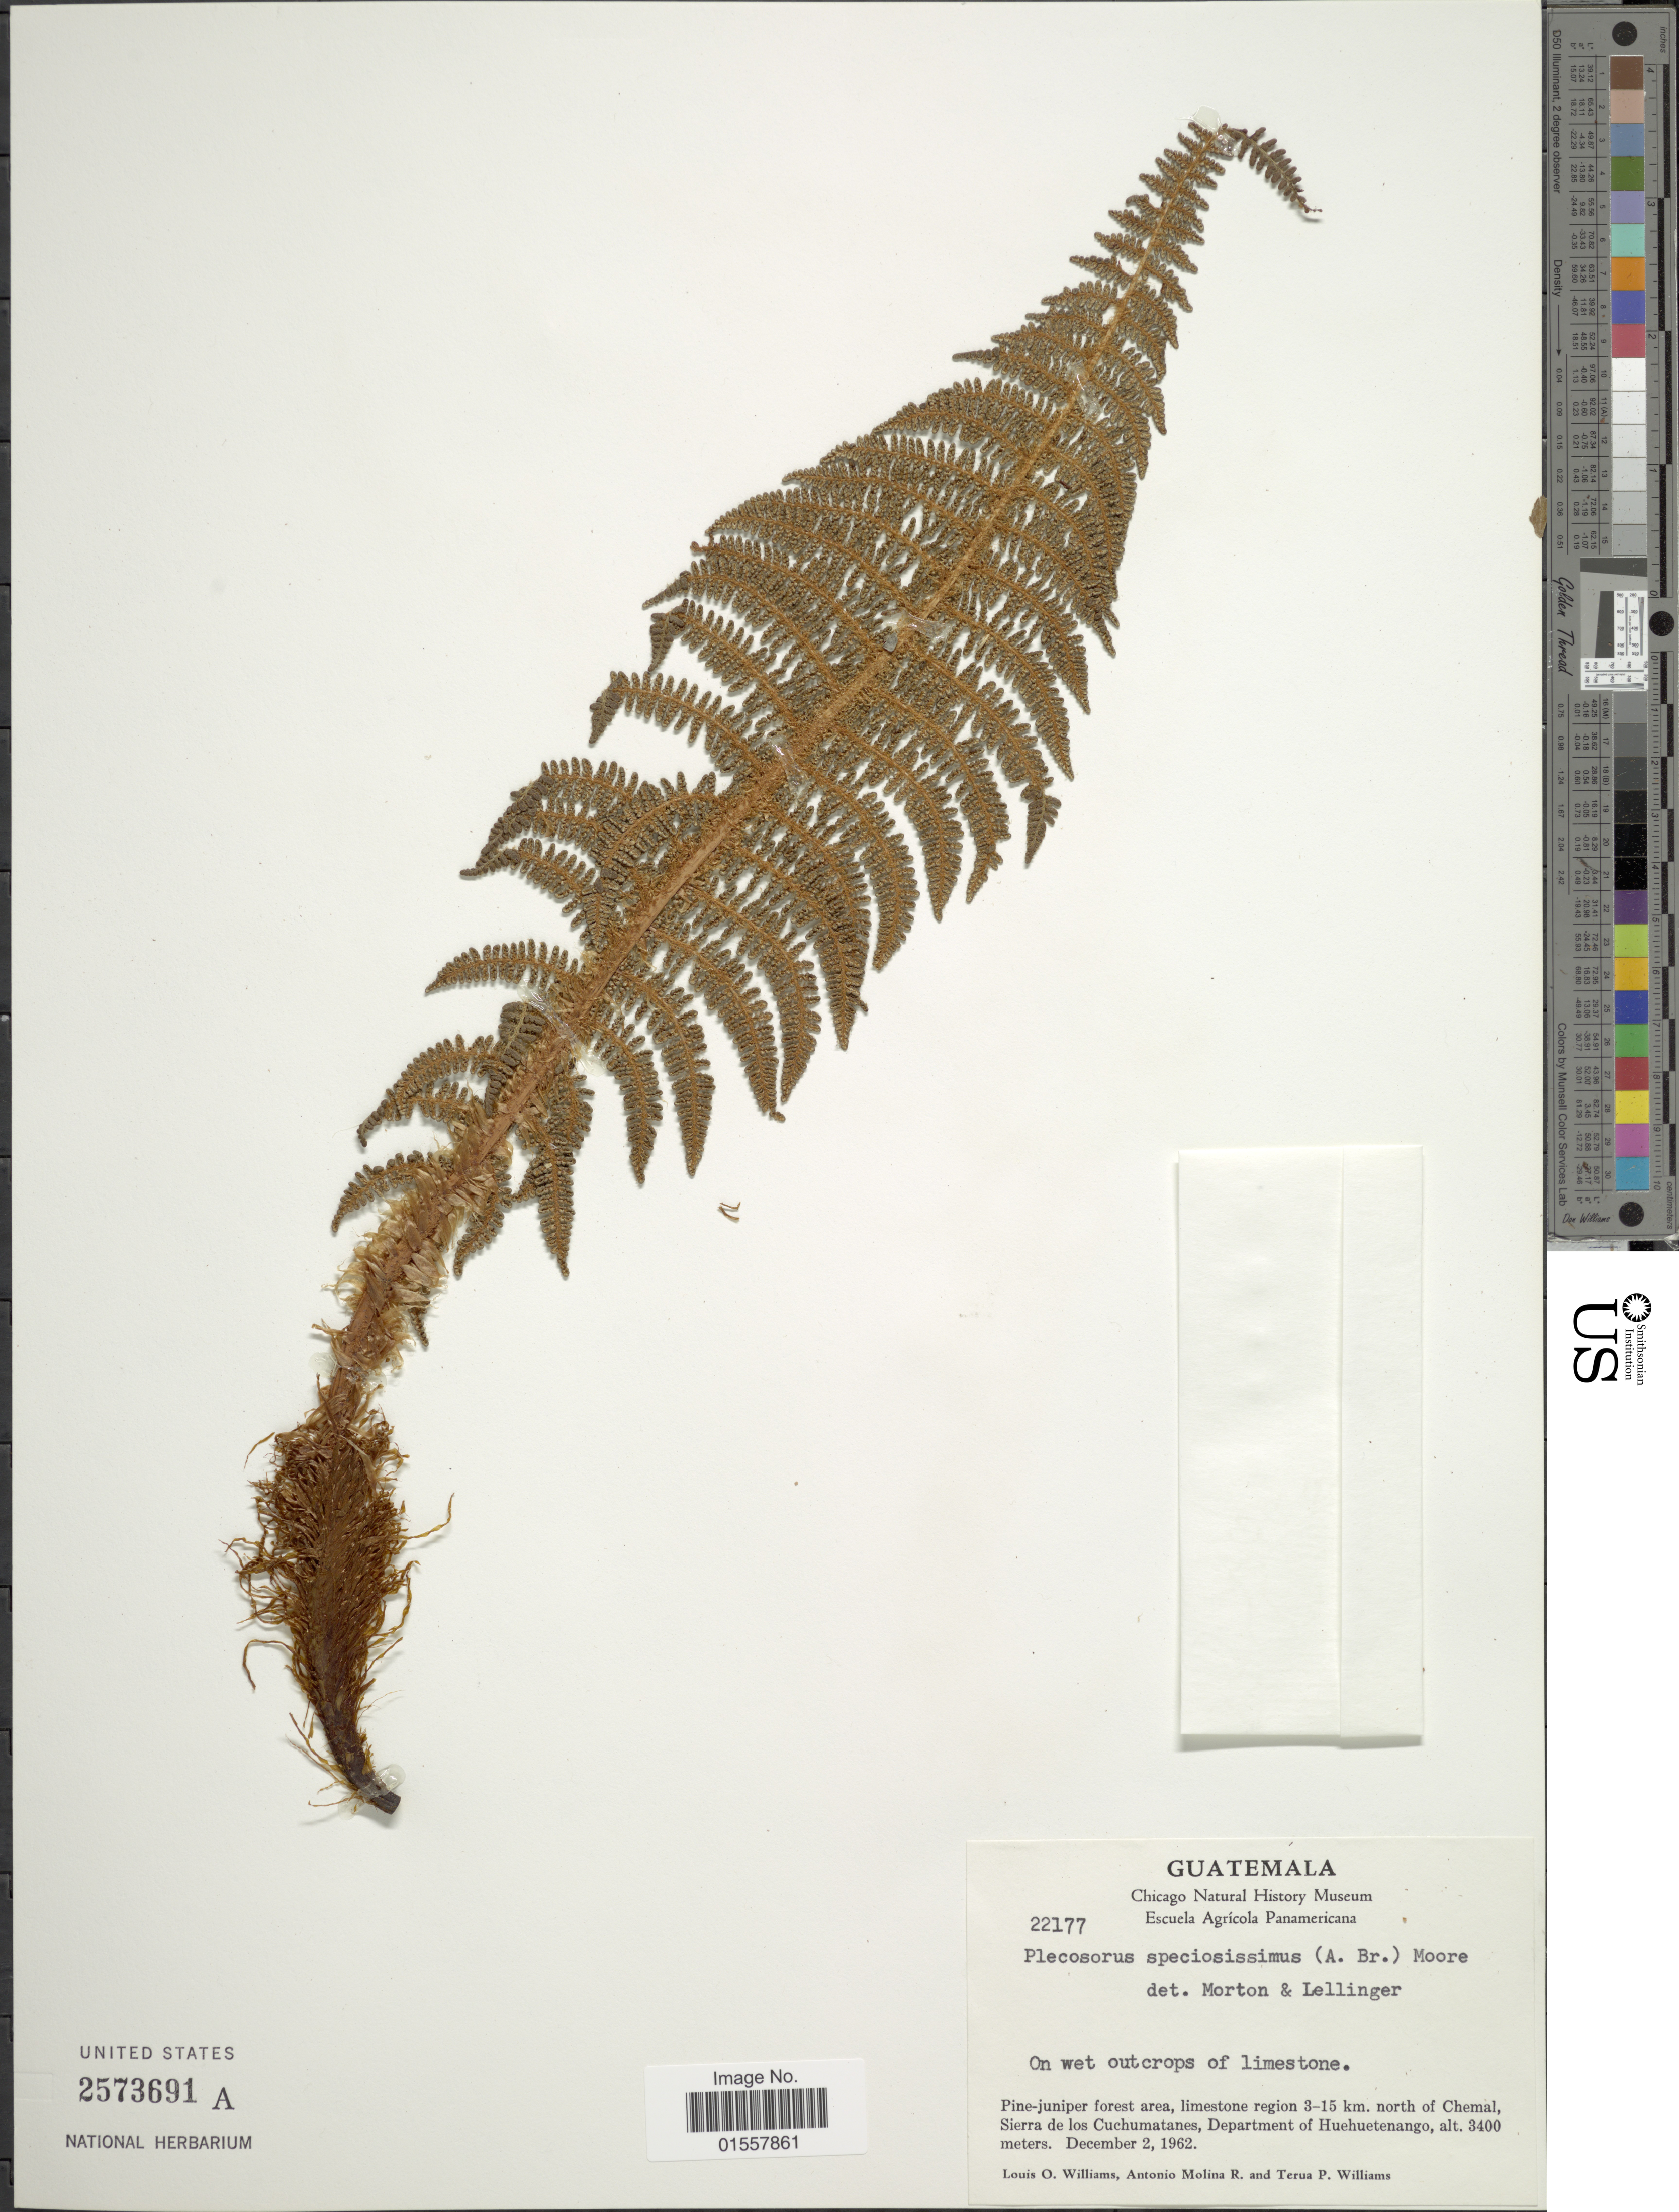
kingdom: Plantae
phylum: Tracheophyta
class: Polypodiopsida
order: Polypodiales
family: Dryopteridaceae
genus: Polystichum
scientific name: Polystichum speciosissimum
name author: (A. Braun ex Kunze) Copel.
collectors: L. O. Williams, A. Molina R. & T. P. Williams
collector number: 22177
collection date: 1962-12-02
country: Guatemala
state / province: Huehuetenango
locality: Limestone region 3-15 km. north of Chemal, Sierra de los Cuchumatanes, Department of Huehuetenango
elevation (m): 3400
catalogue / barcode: US 2573691A